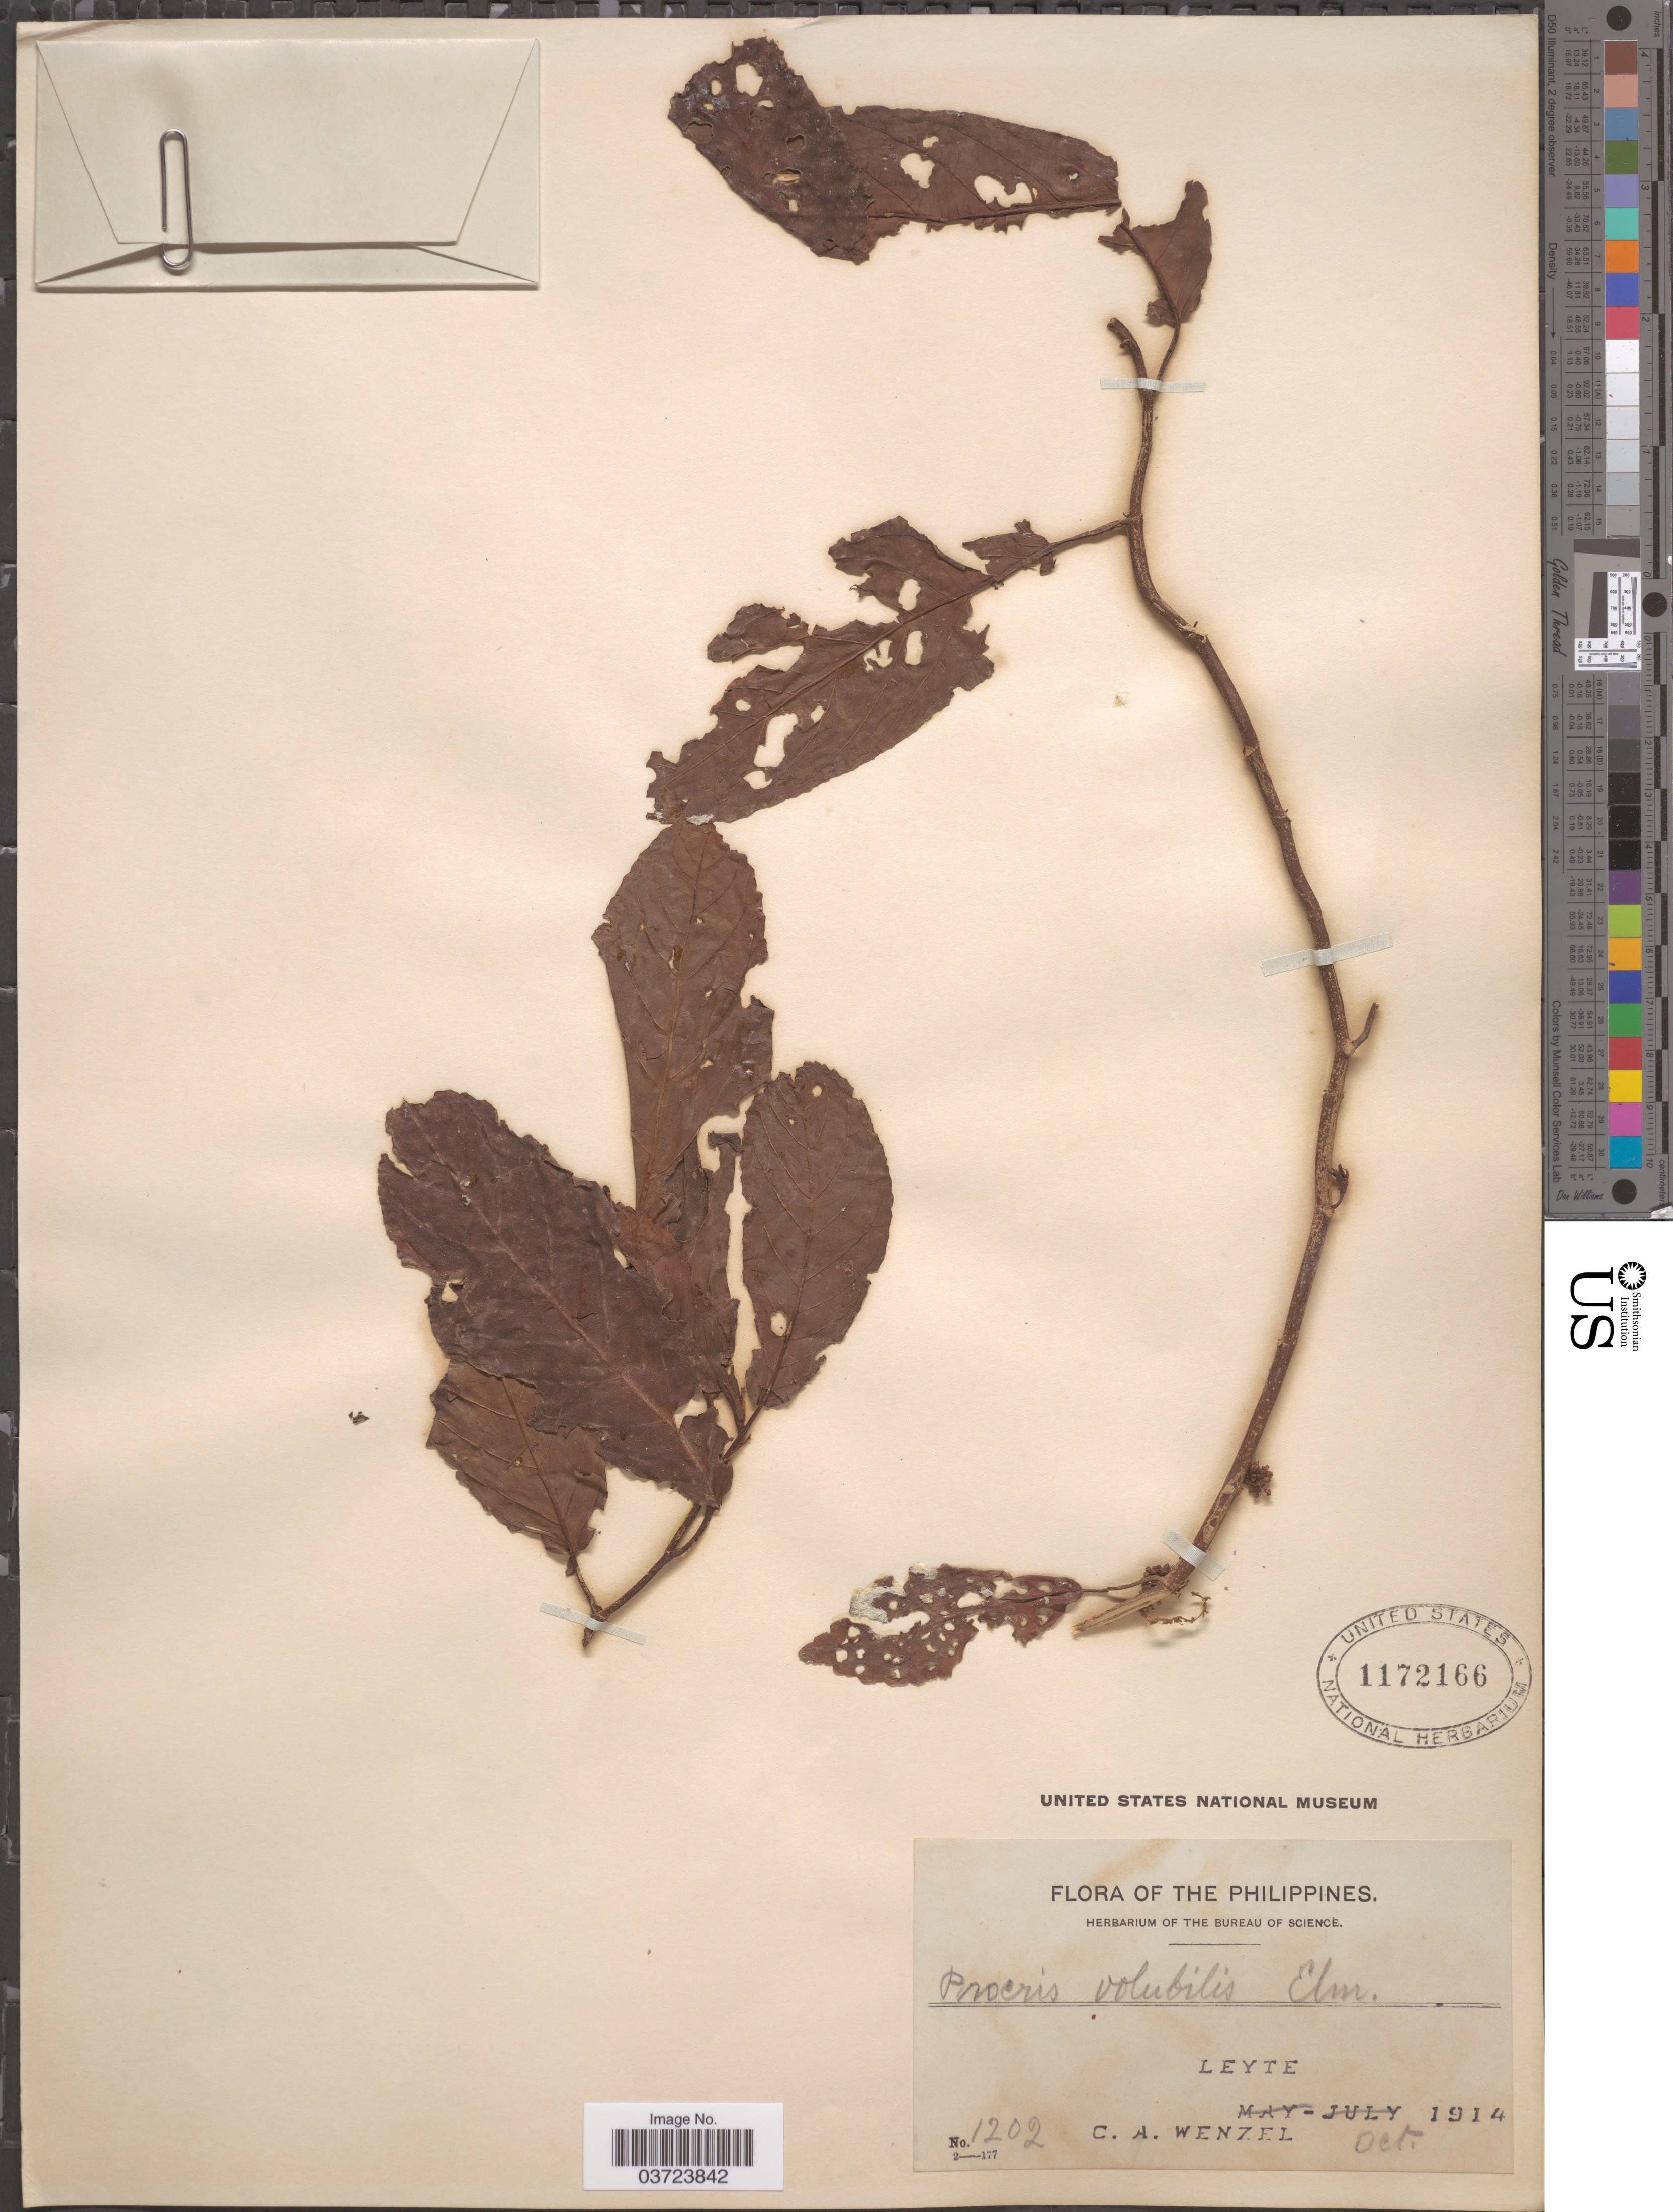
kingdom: Plantae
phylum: Tracheophyta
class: Magnoliopsida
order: Rosales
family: Urticaceae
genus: Procris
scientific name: Procris volubilis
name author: Elmer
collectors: C. Wenzel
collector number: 1202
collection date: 1914-10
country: Philippines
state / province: Eastern Visayas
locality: Leyte.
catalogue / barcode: US 1172166